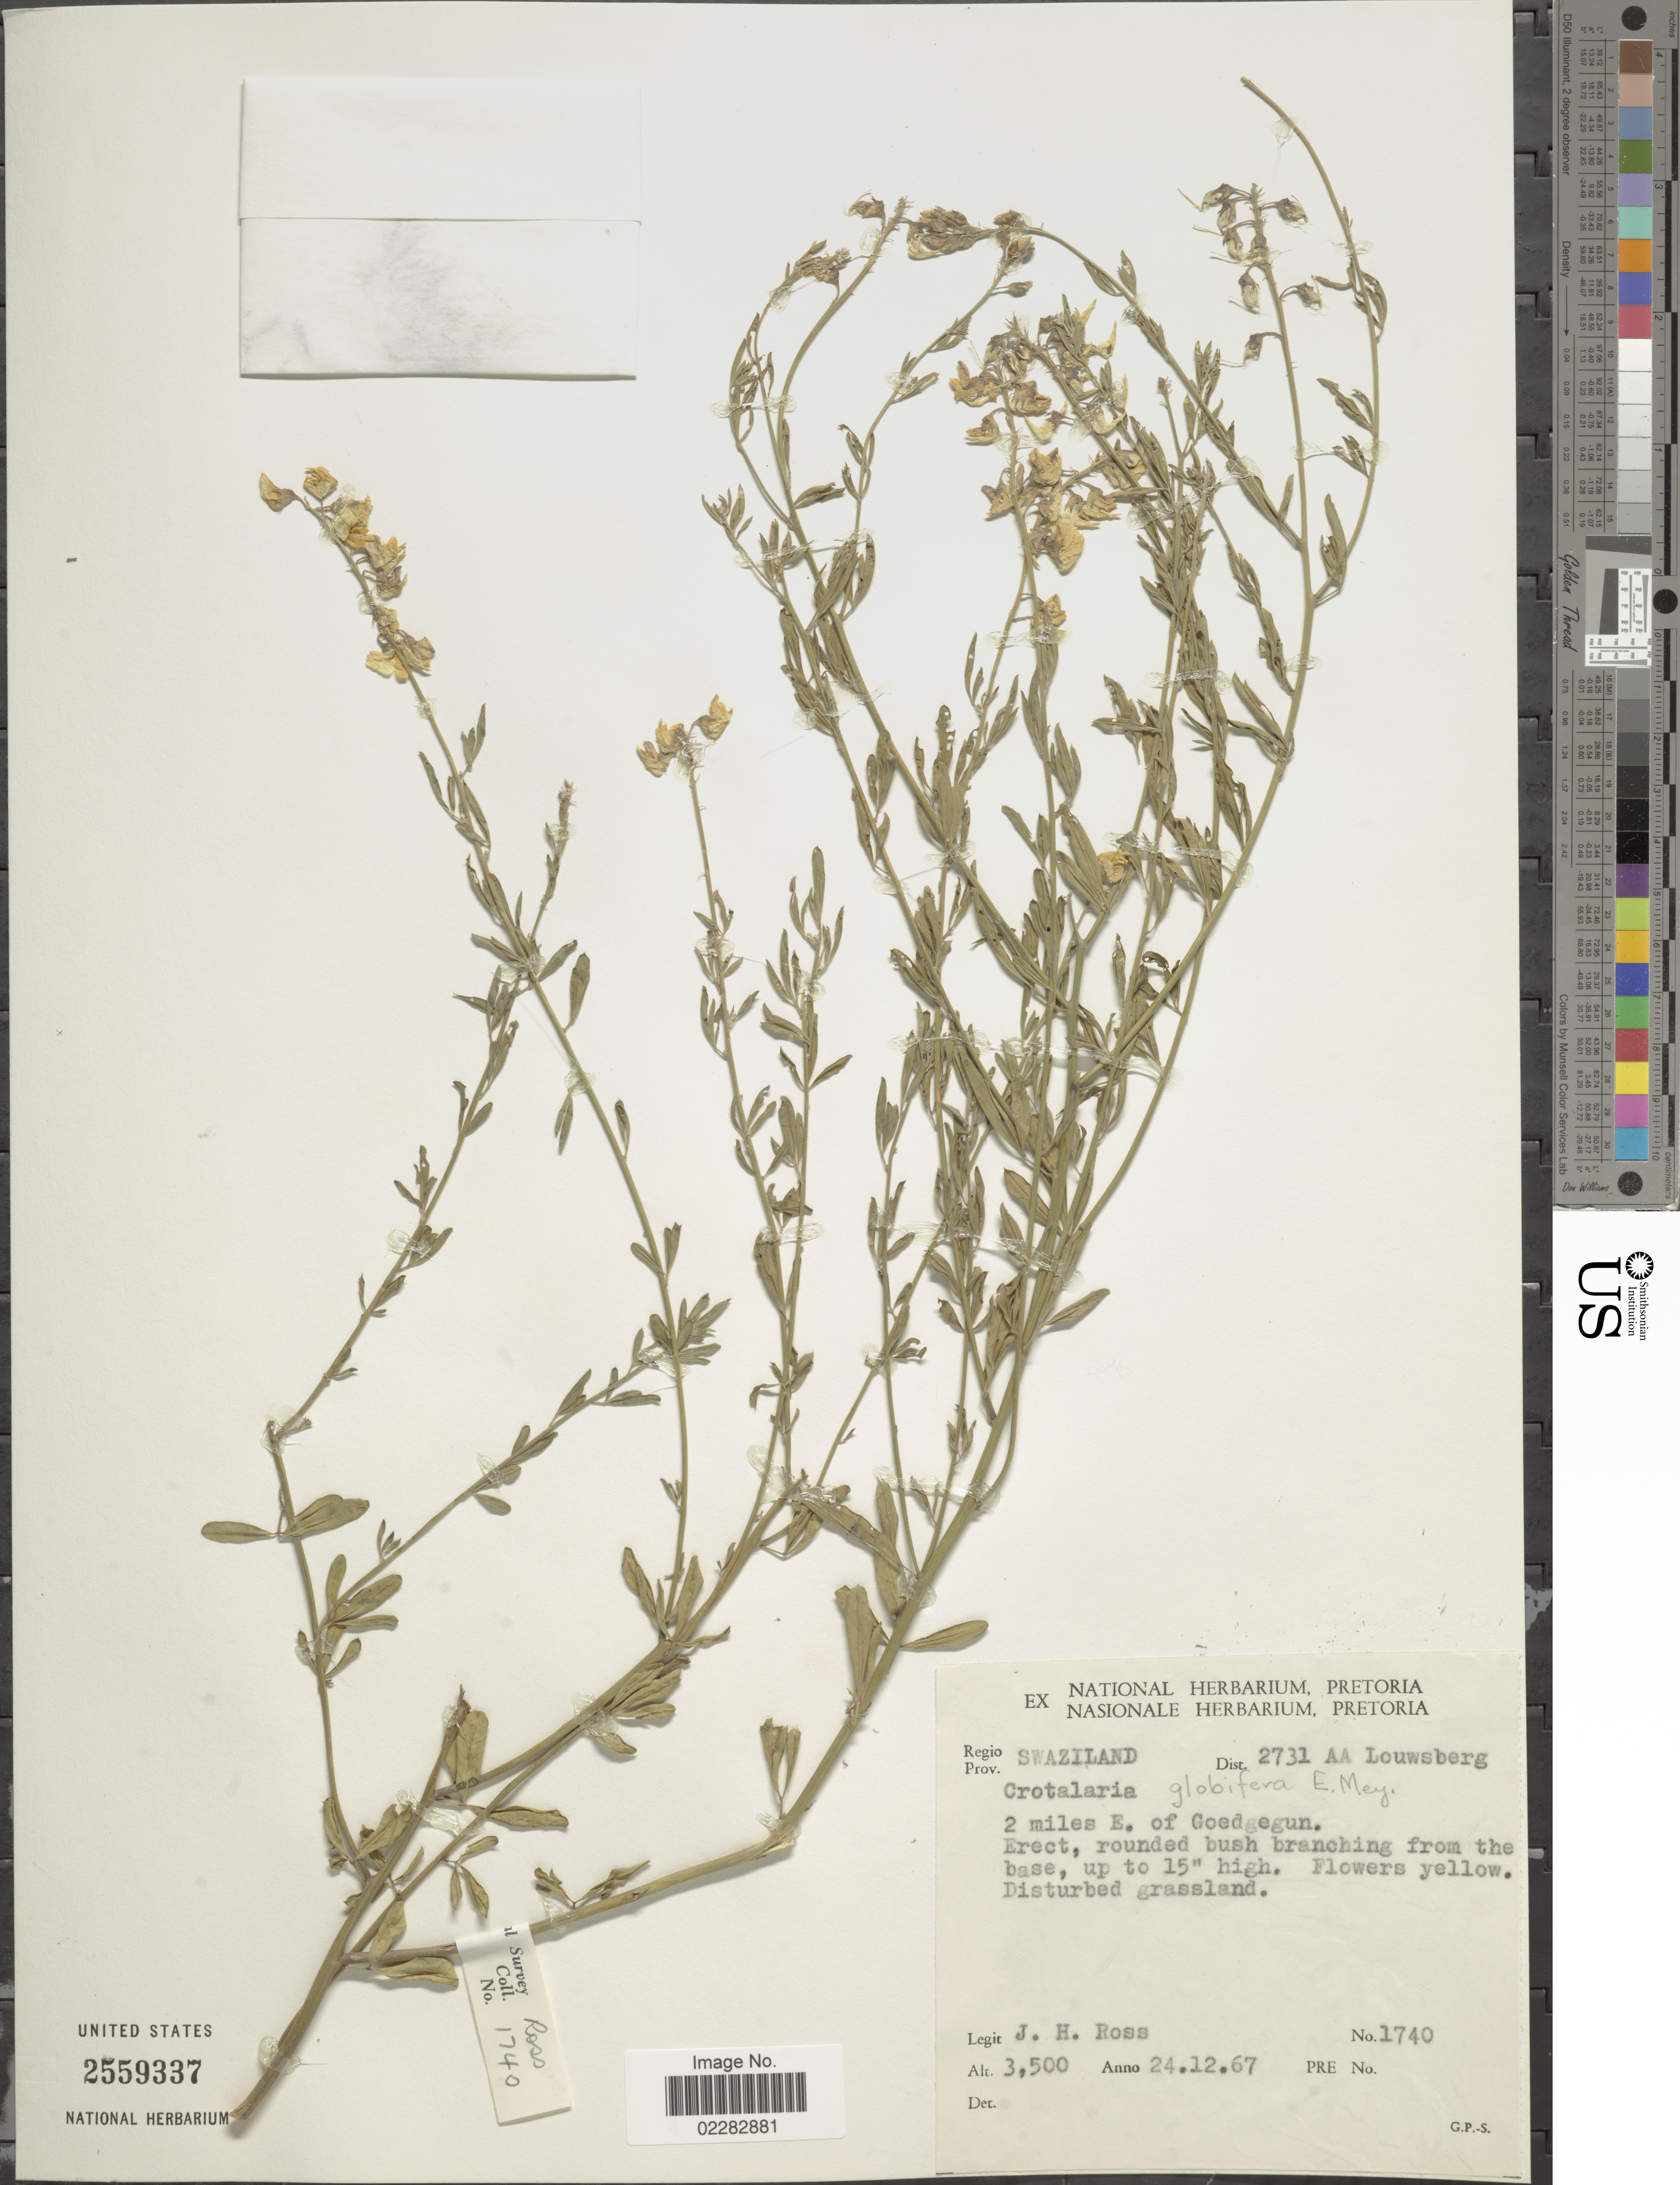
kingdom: Plantae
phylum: Tracheophyta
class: Magnoliopsida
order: Fabales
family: Fabaceae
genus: Crotalaria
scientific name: Crotalaria globifera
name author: E. Mey.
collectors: J. Ross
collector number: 1740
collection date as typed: Transcribed d/m/y: 24/12/67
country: Eswatini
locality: Dist. 2731 AA Louwsberg, 2 miles E. of Goedgegun.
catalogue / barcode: US 2559337